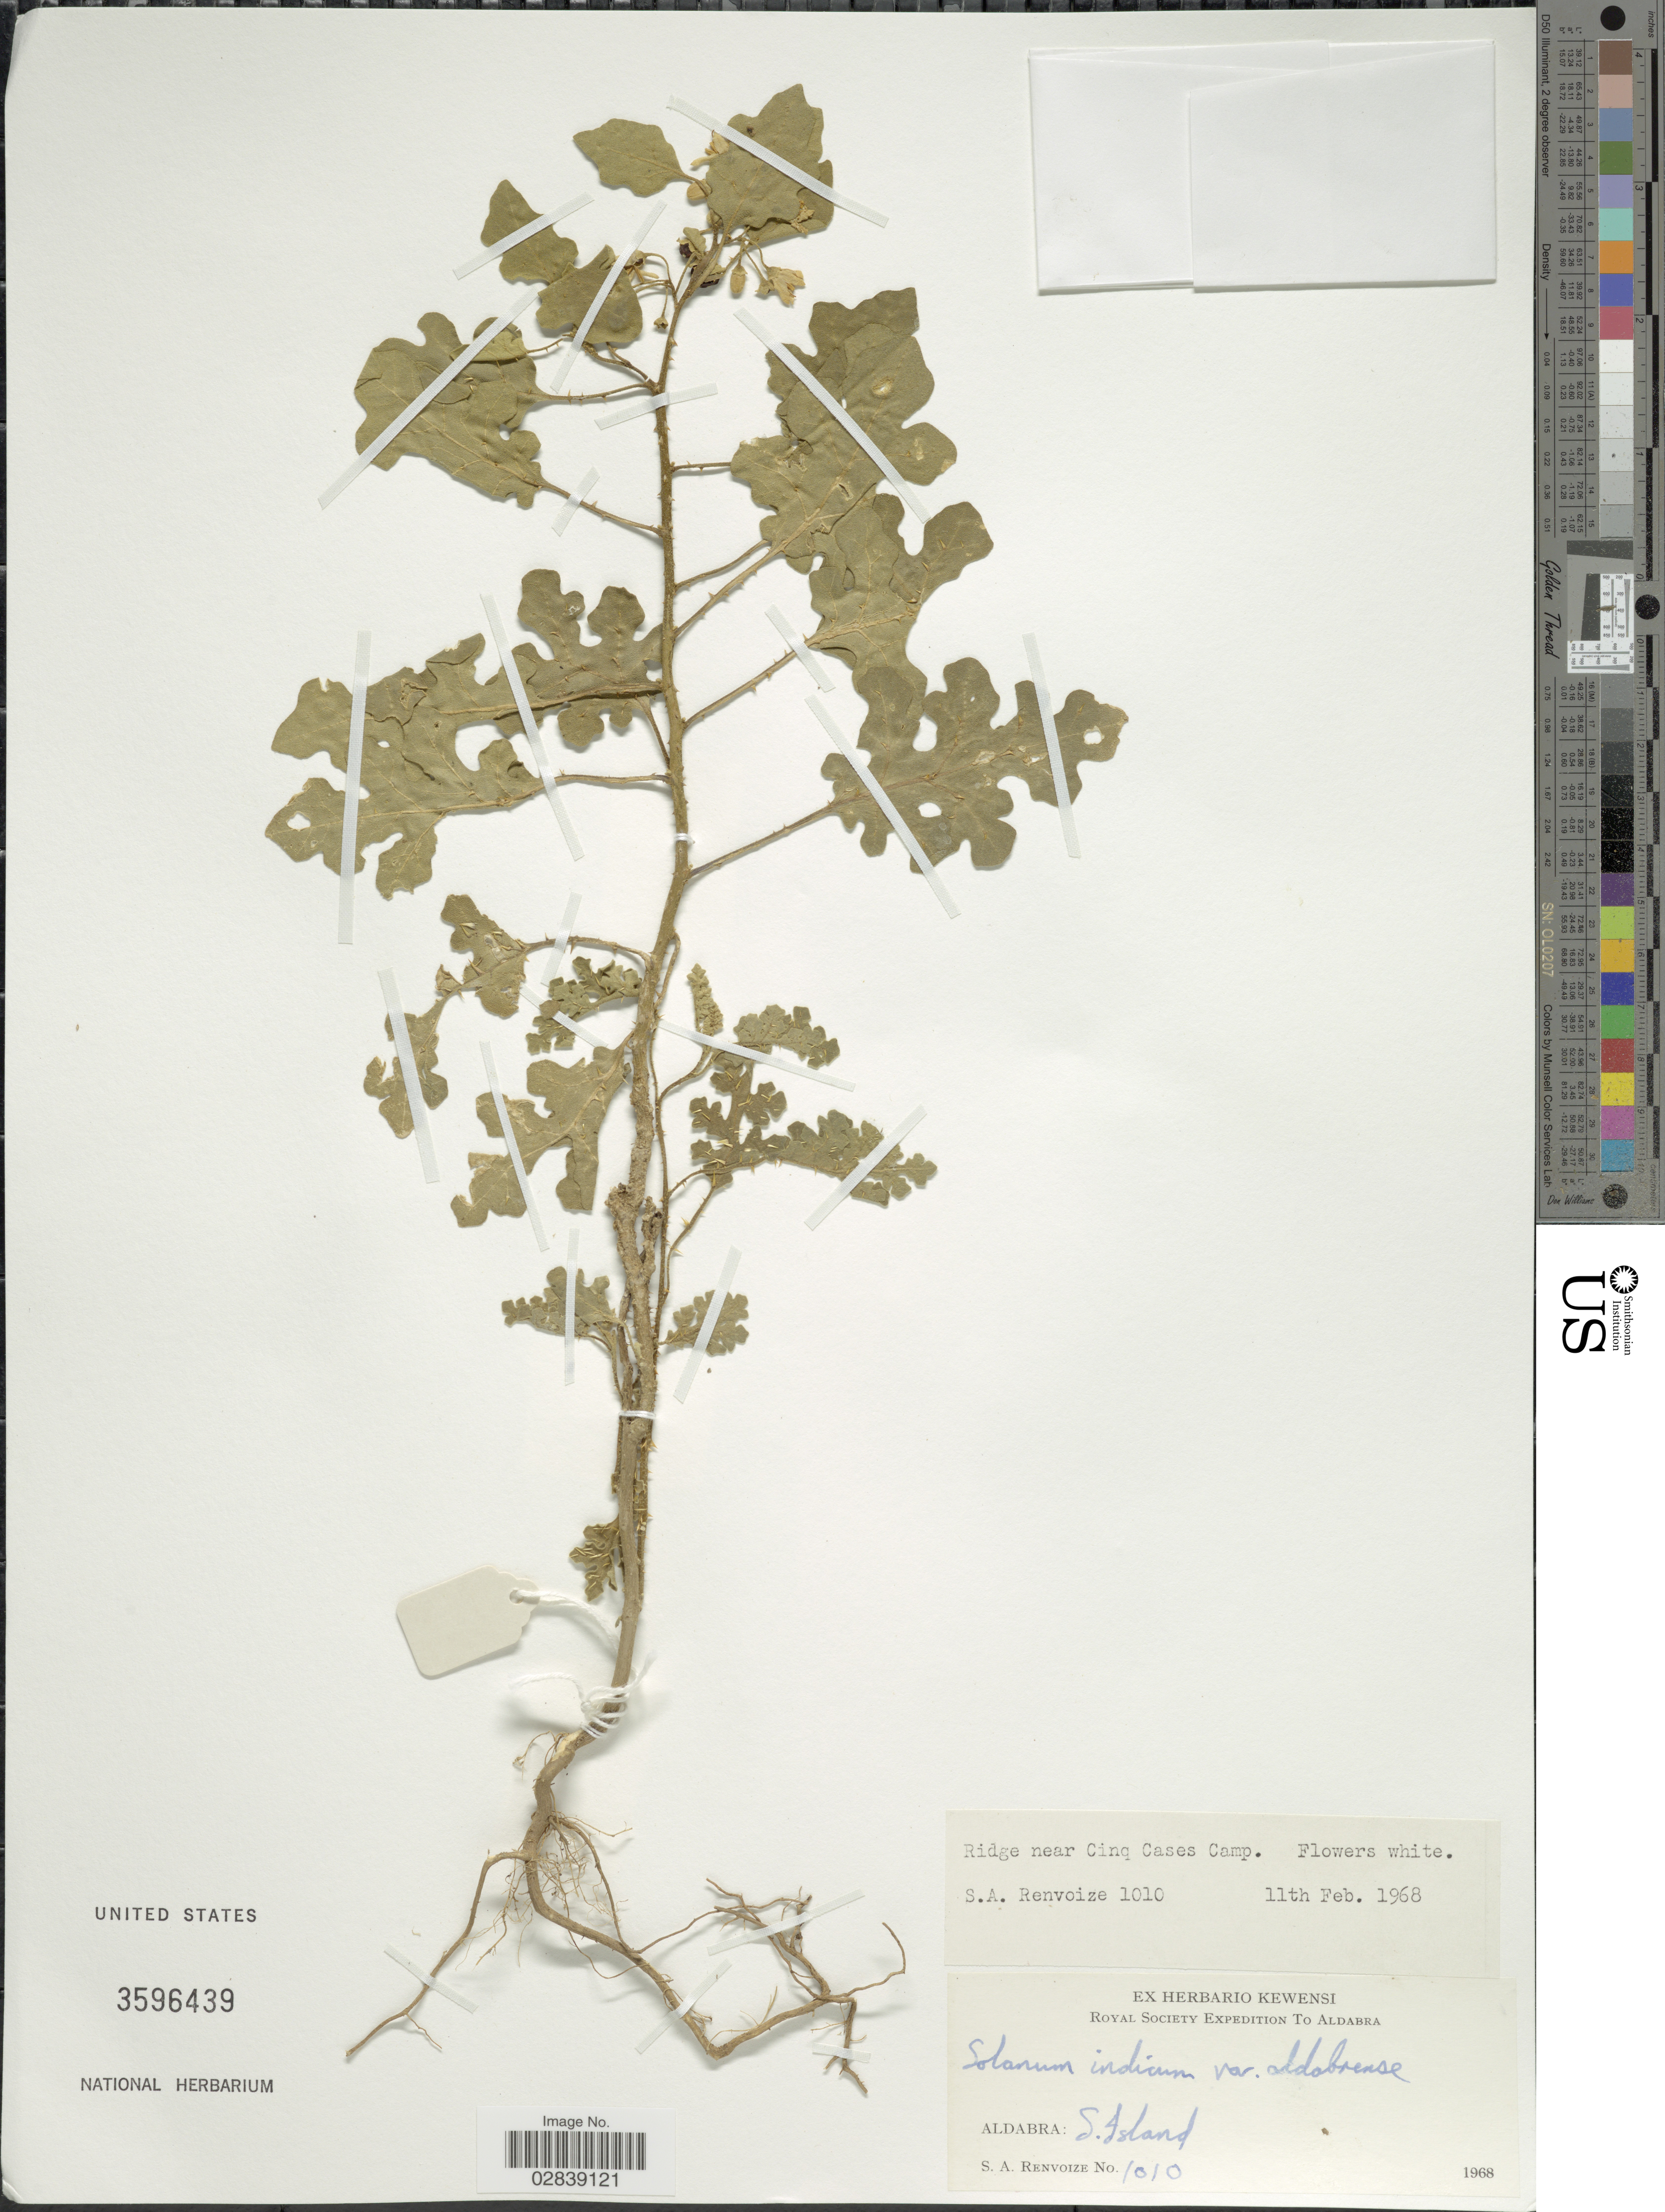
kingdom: Plantae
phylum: Tracheophyta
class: Magnoliopsida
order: Solanales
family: Solanaceae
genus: Solanum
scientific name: Solanum aldabrense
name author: C.H. Wright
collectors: S. A. Renvoize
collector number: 1010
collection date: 1968-02-11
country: Seychelles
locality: Ridge near Cinq Cases Camp. Aldabra: S. Island.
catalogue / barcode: US 3596439